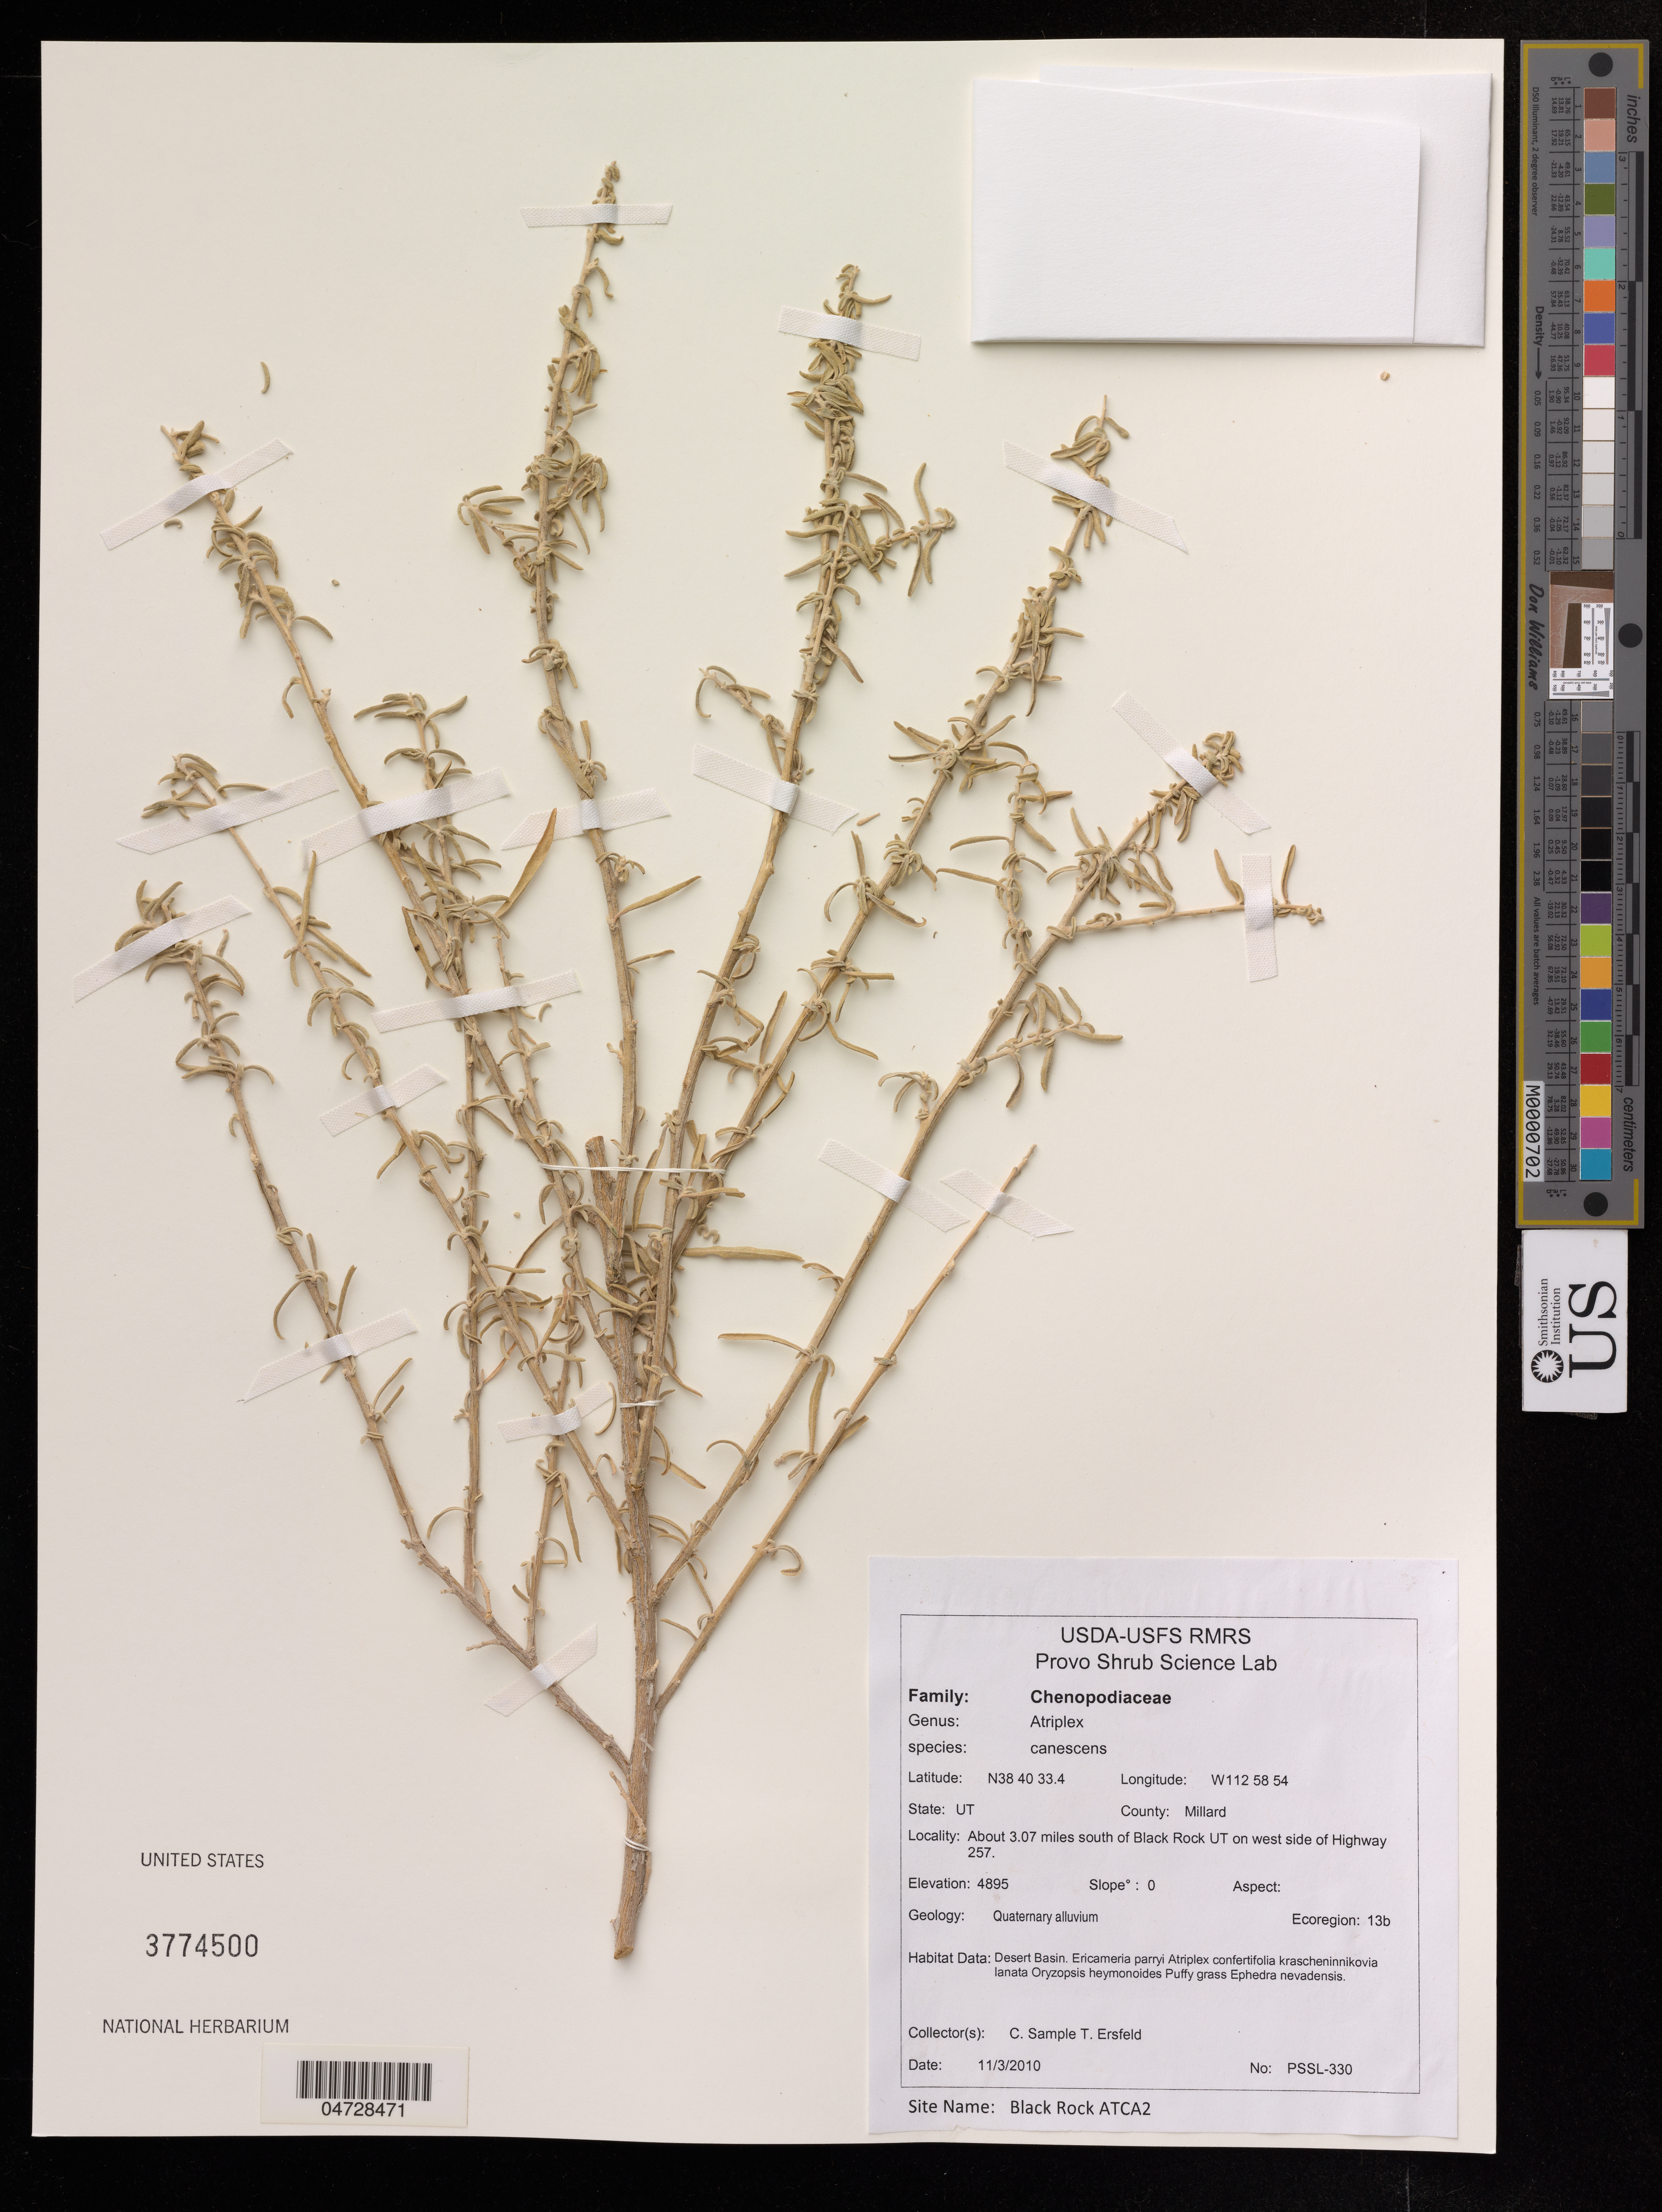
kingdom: Plantae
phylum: Tracheophyta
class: Magnoliopsida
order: Caryophyllales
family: Amaranthaceae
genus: Atriplex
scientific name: Atriplex canescens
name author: (Pursh) Nutt.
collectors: C. Sample & T. Ersfeld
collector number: PSSL-330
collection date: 2010-11-03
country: United States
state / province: Utah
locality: Millard. About 3.07 miles south of Black Rock UT on west side of Highway 257.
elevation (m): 1492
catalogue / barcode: US 3774500